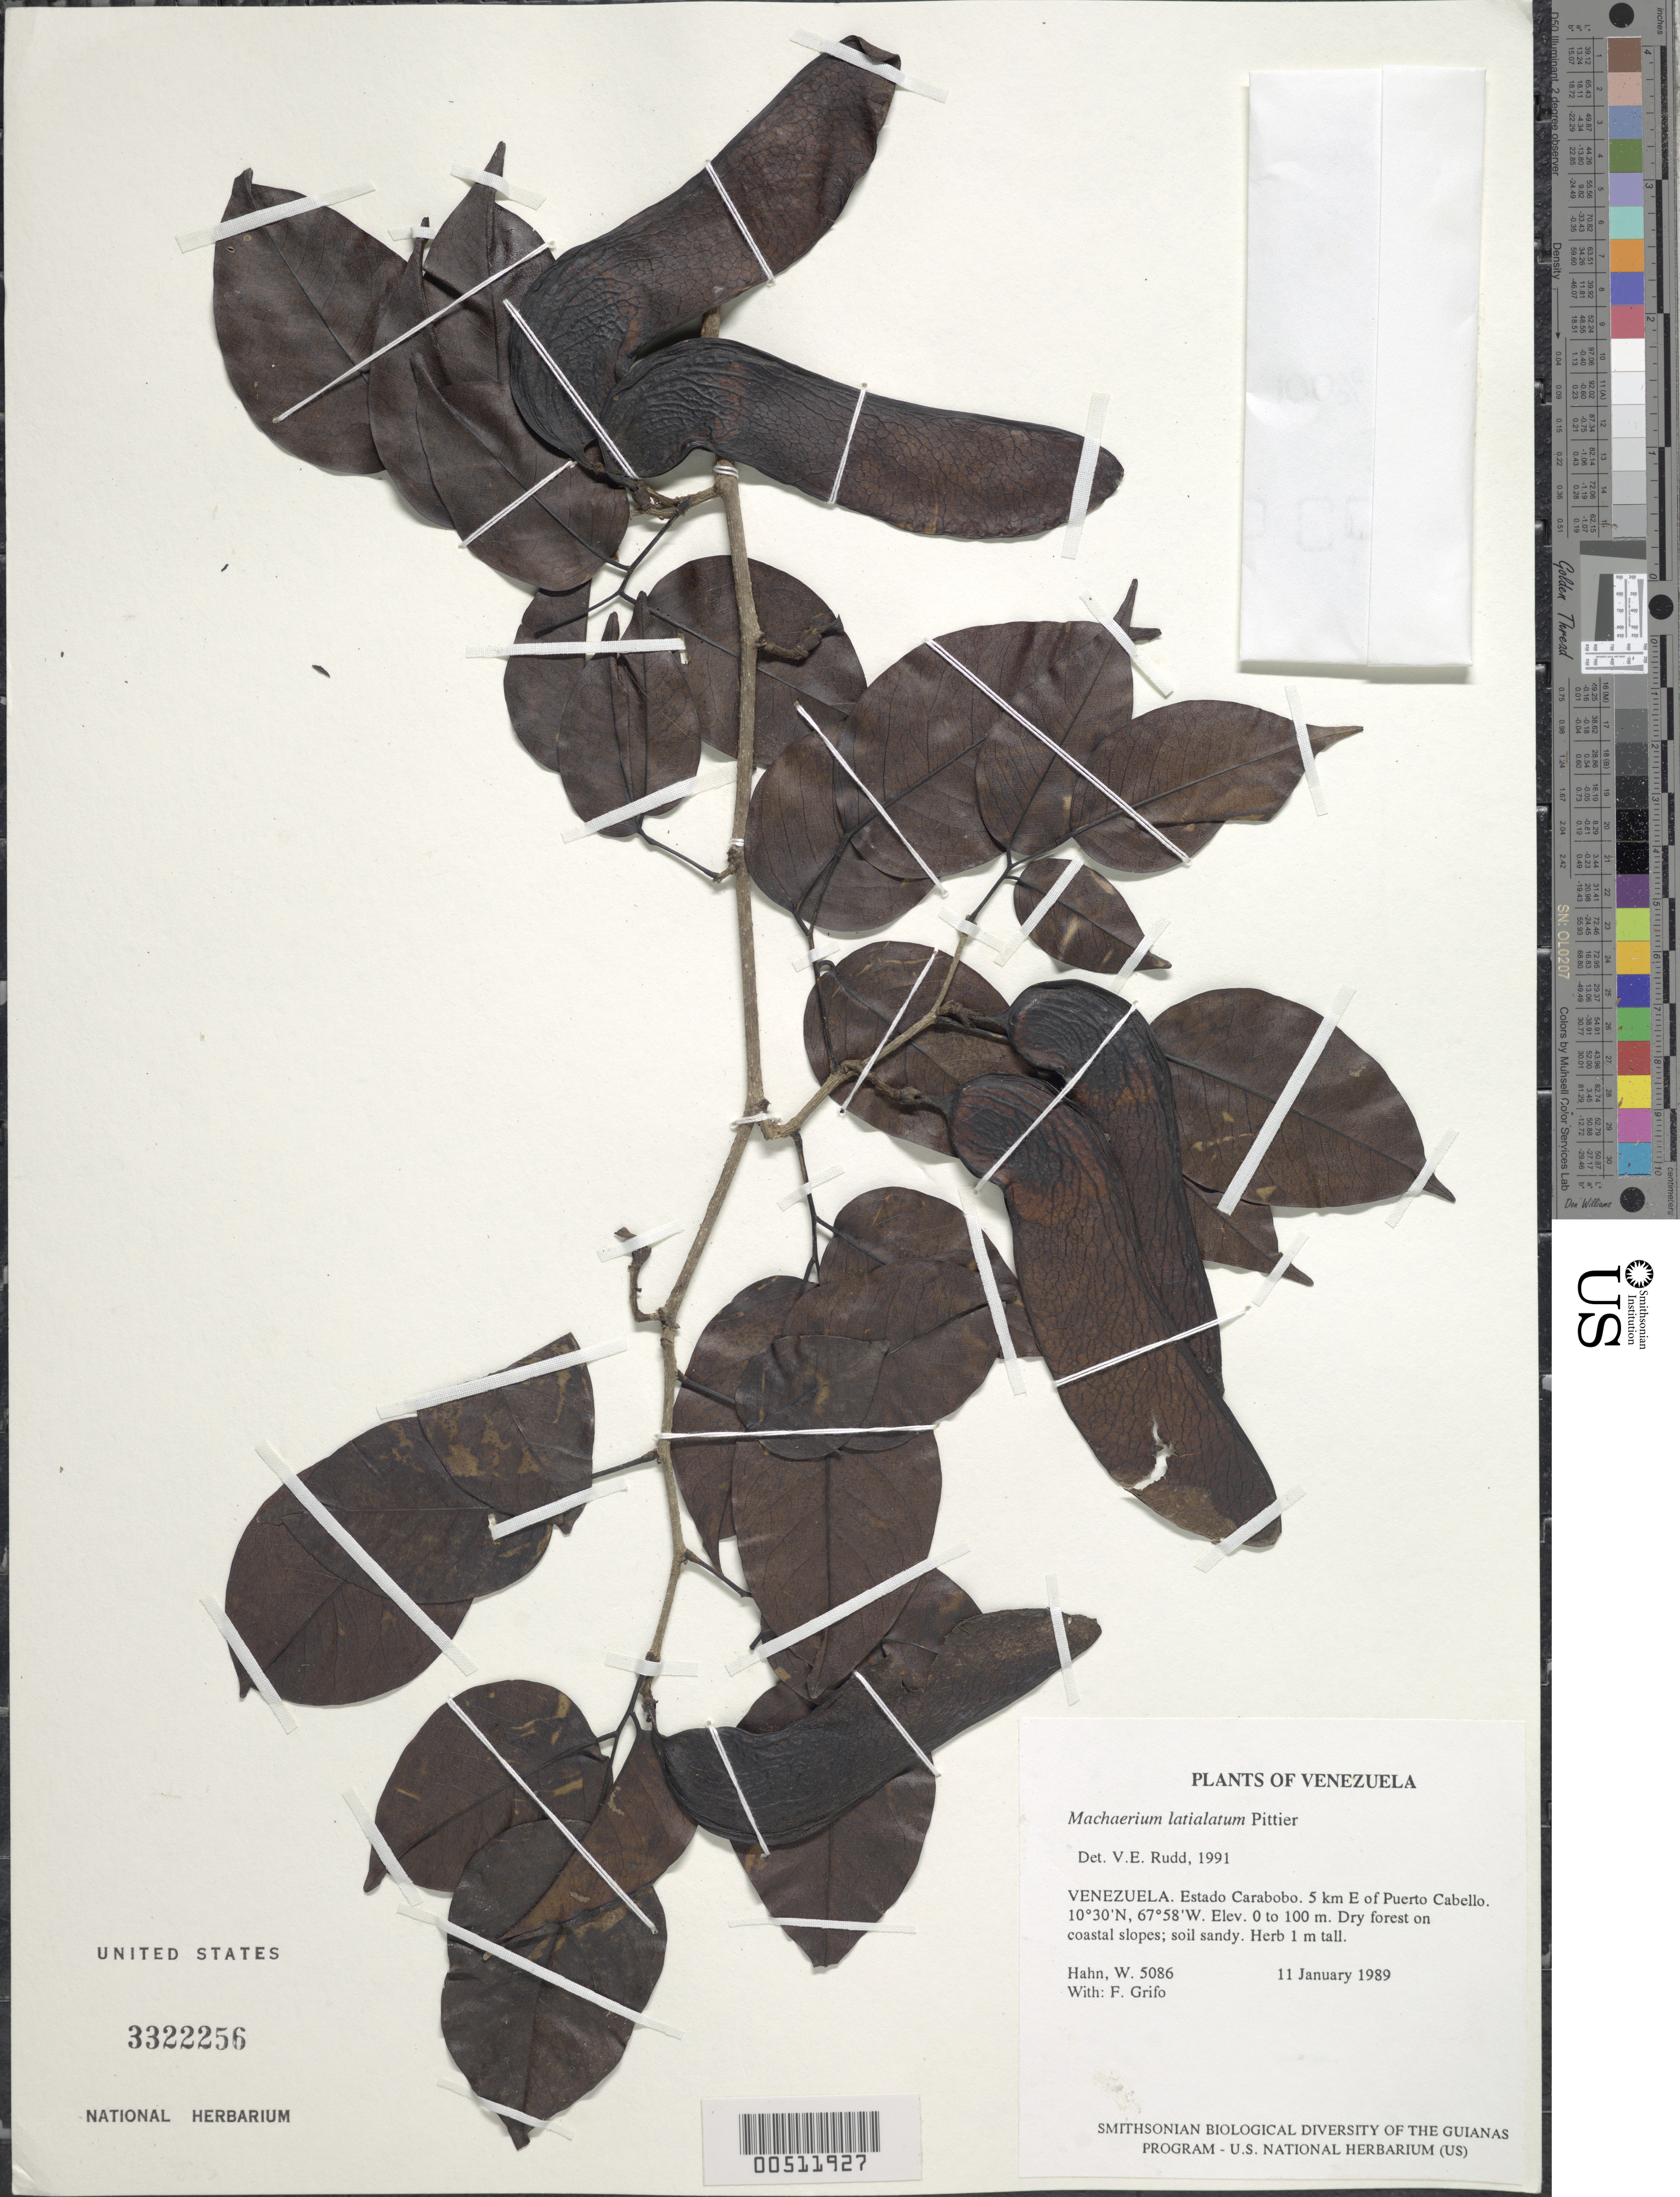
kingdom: Plantae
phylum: Tracheophyta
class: Magnoliopsida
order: Fabales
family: Fabaceae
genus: Machaerium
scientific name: Machaerium latialatum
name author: Pittier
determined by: Rudd, V. E.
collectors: W. J. Hahn & F. Grifo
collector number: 5086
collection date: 1989-01-11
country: Venezuela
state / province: Carabobo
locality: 5 km E of Puerto Cabello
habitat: Dry forest on coastal slopes; soil sandy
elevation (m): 0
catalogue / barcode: US 3322256